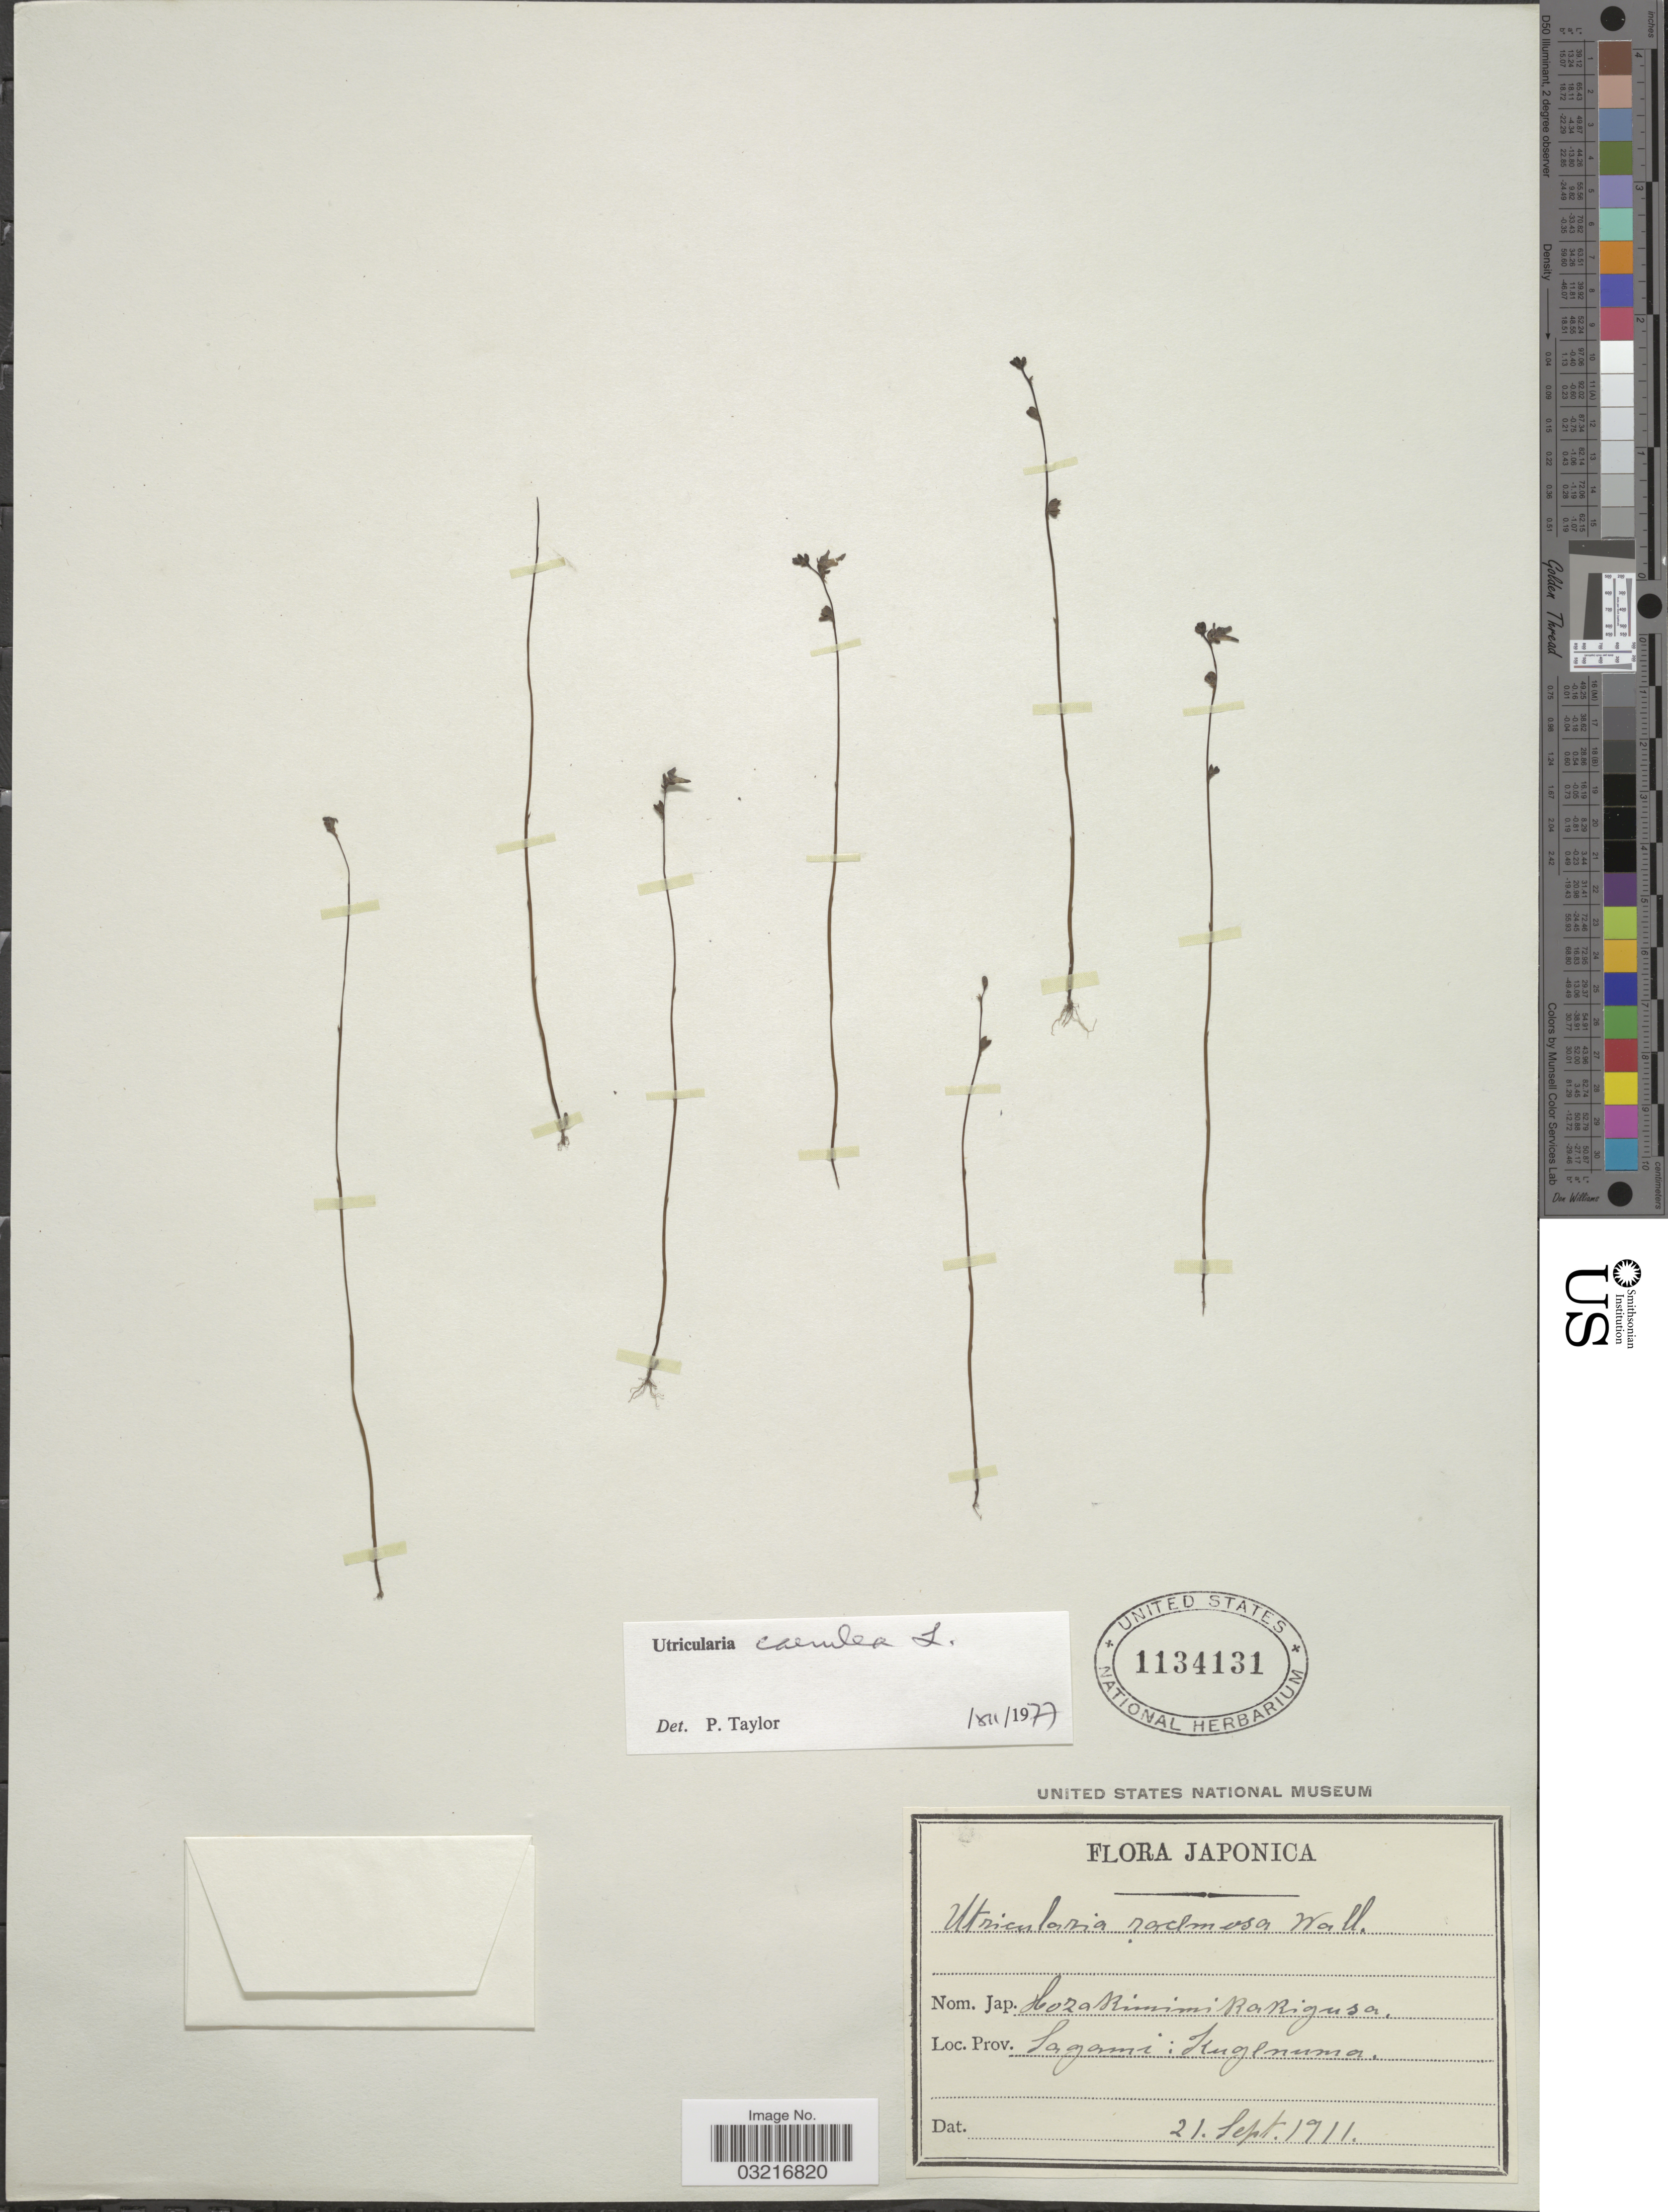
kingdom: Plantae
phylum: Tracheophyta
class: Magnoliopsida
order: Lamiales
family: Lentibulariaceae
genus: Utricularia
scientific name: Utricularia caerulea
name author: L.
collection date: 1911-09-21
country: Japan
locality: Prov. Sagami: Kugenuma.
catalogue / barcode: US 1134131